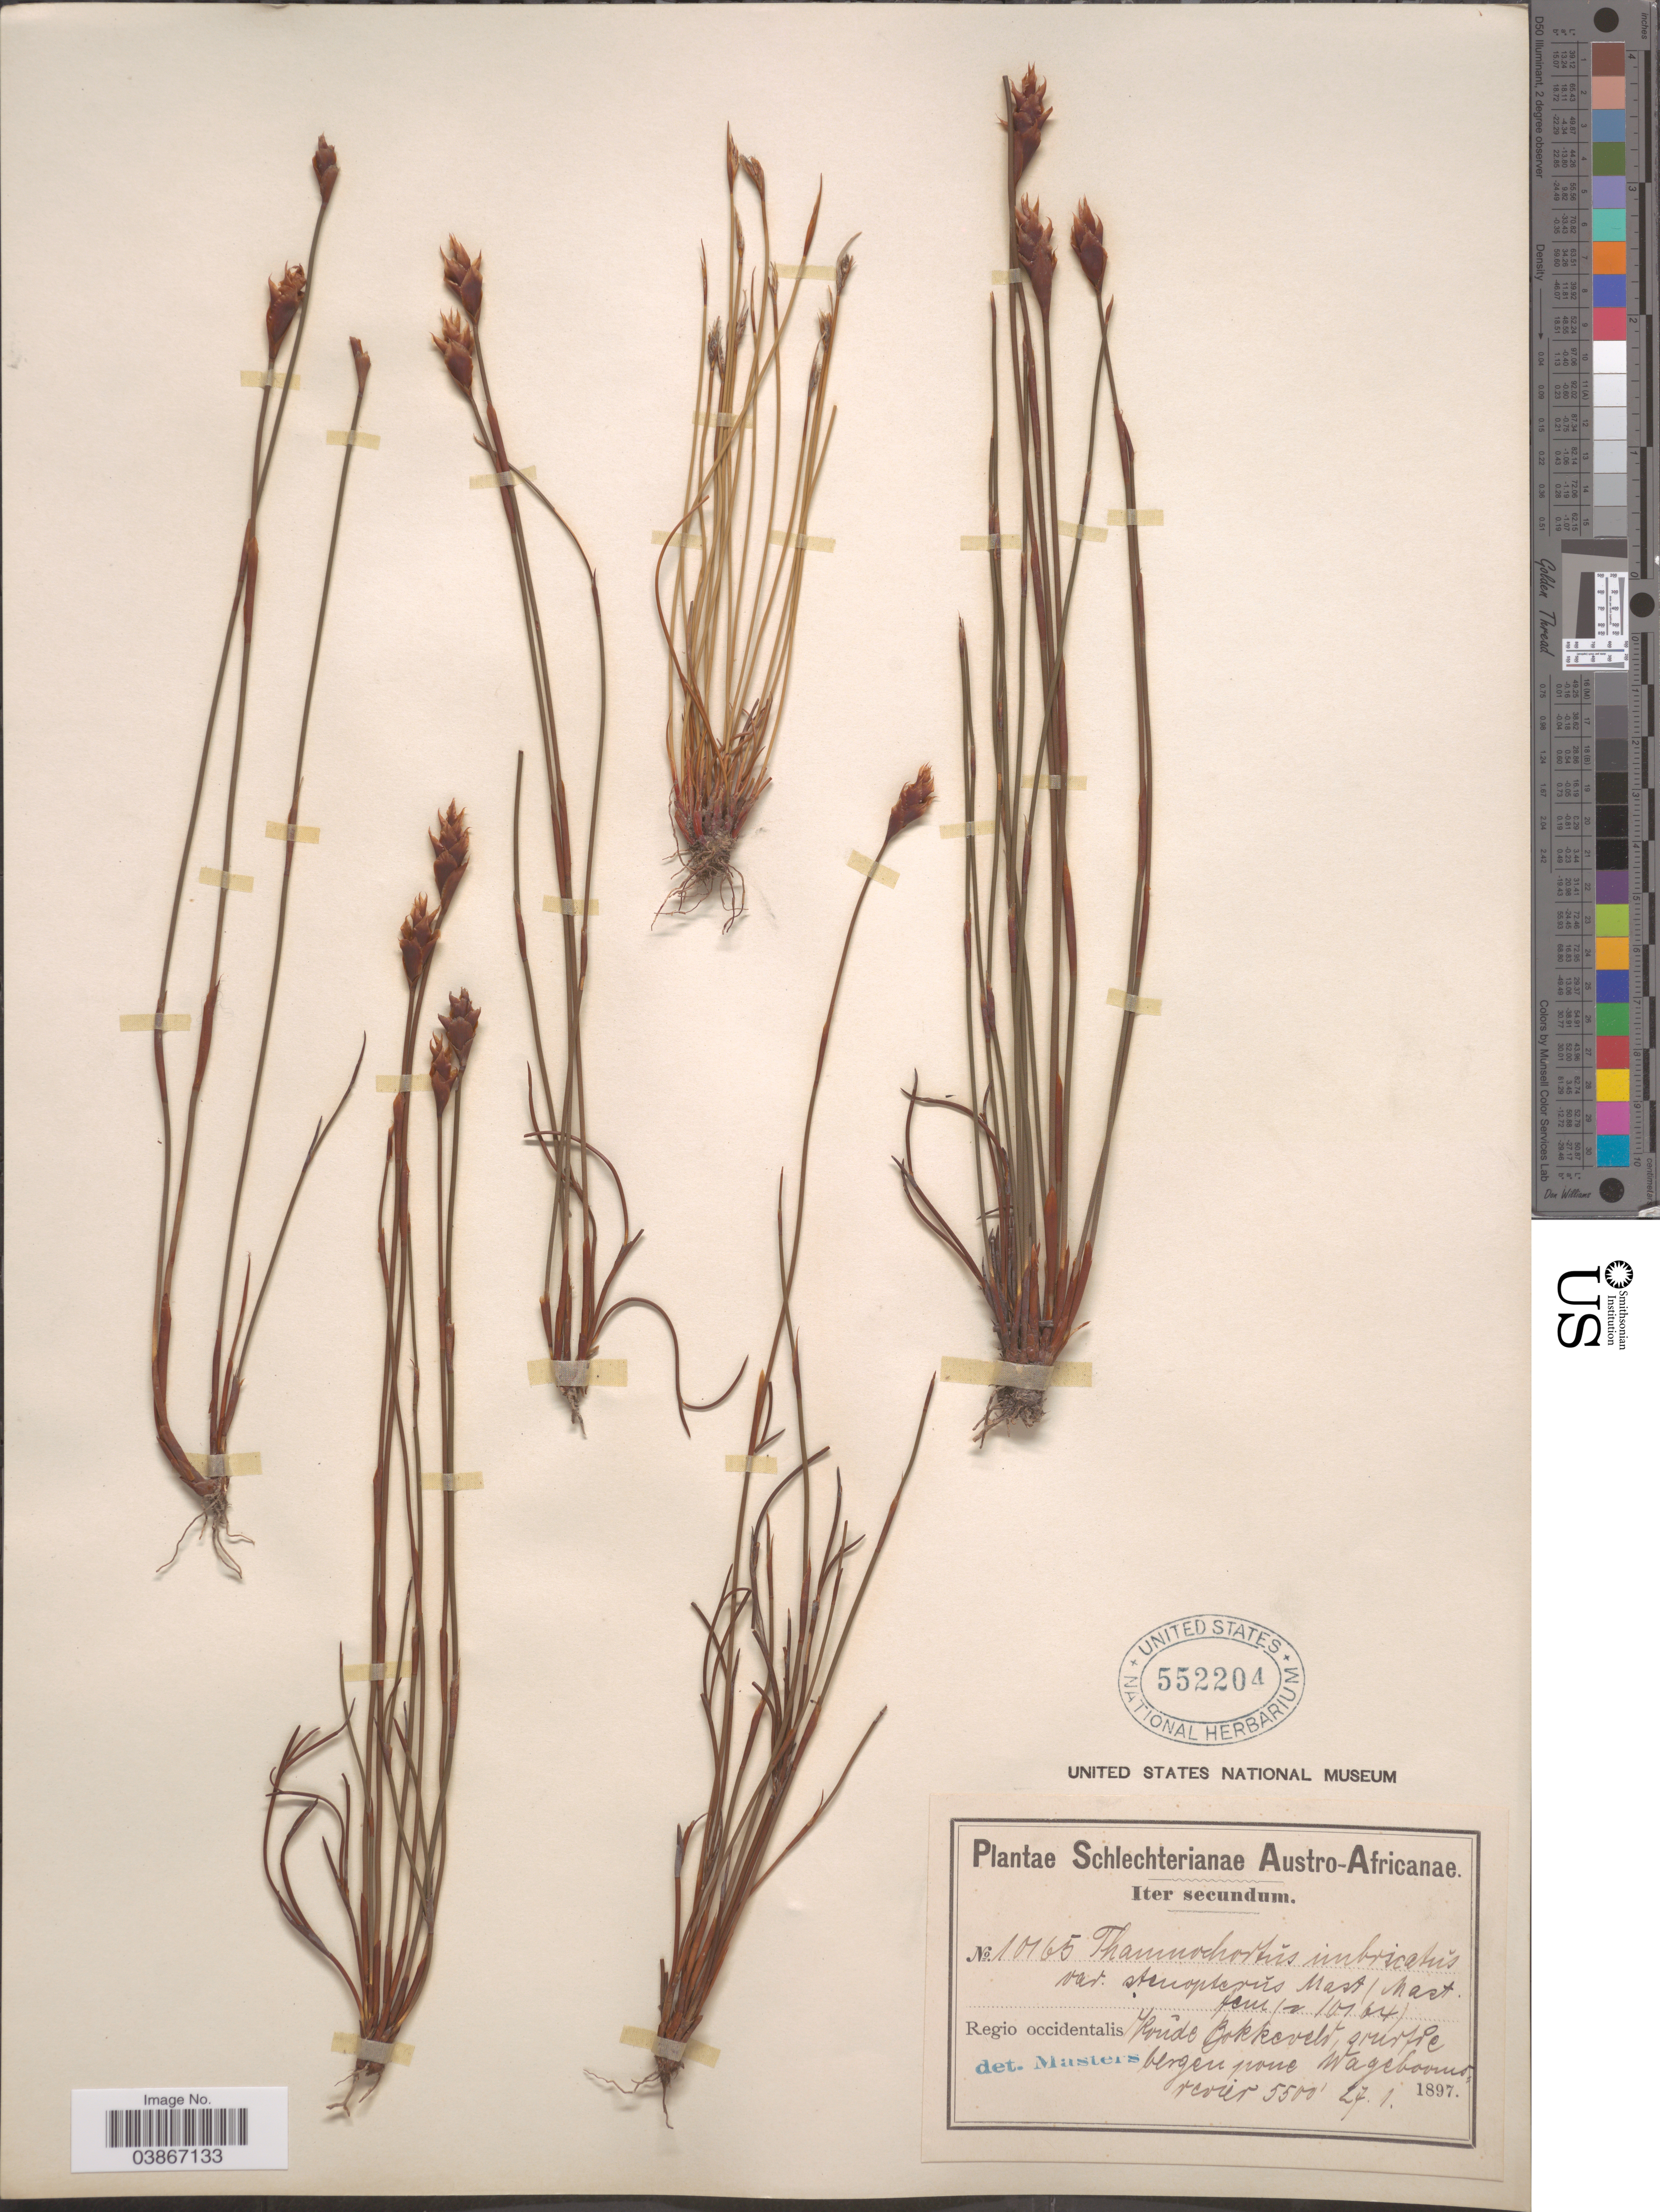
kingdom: Plantae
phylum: Tracheophyta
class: Liliopsida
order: Poales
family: Restionaceae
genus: Thamnochortus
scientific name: Thamnochortus imbricatus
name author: (Thunb.) Mast.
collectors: Schlechter, --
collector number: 10165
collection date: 1897-01-27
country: South Africa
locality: Austro-Africanae. Regio occidentalis Koůde Bokkeveld, Skurfde de bergen pone Wagebooms rivier.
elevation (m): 1676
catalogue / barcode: US 552204